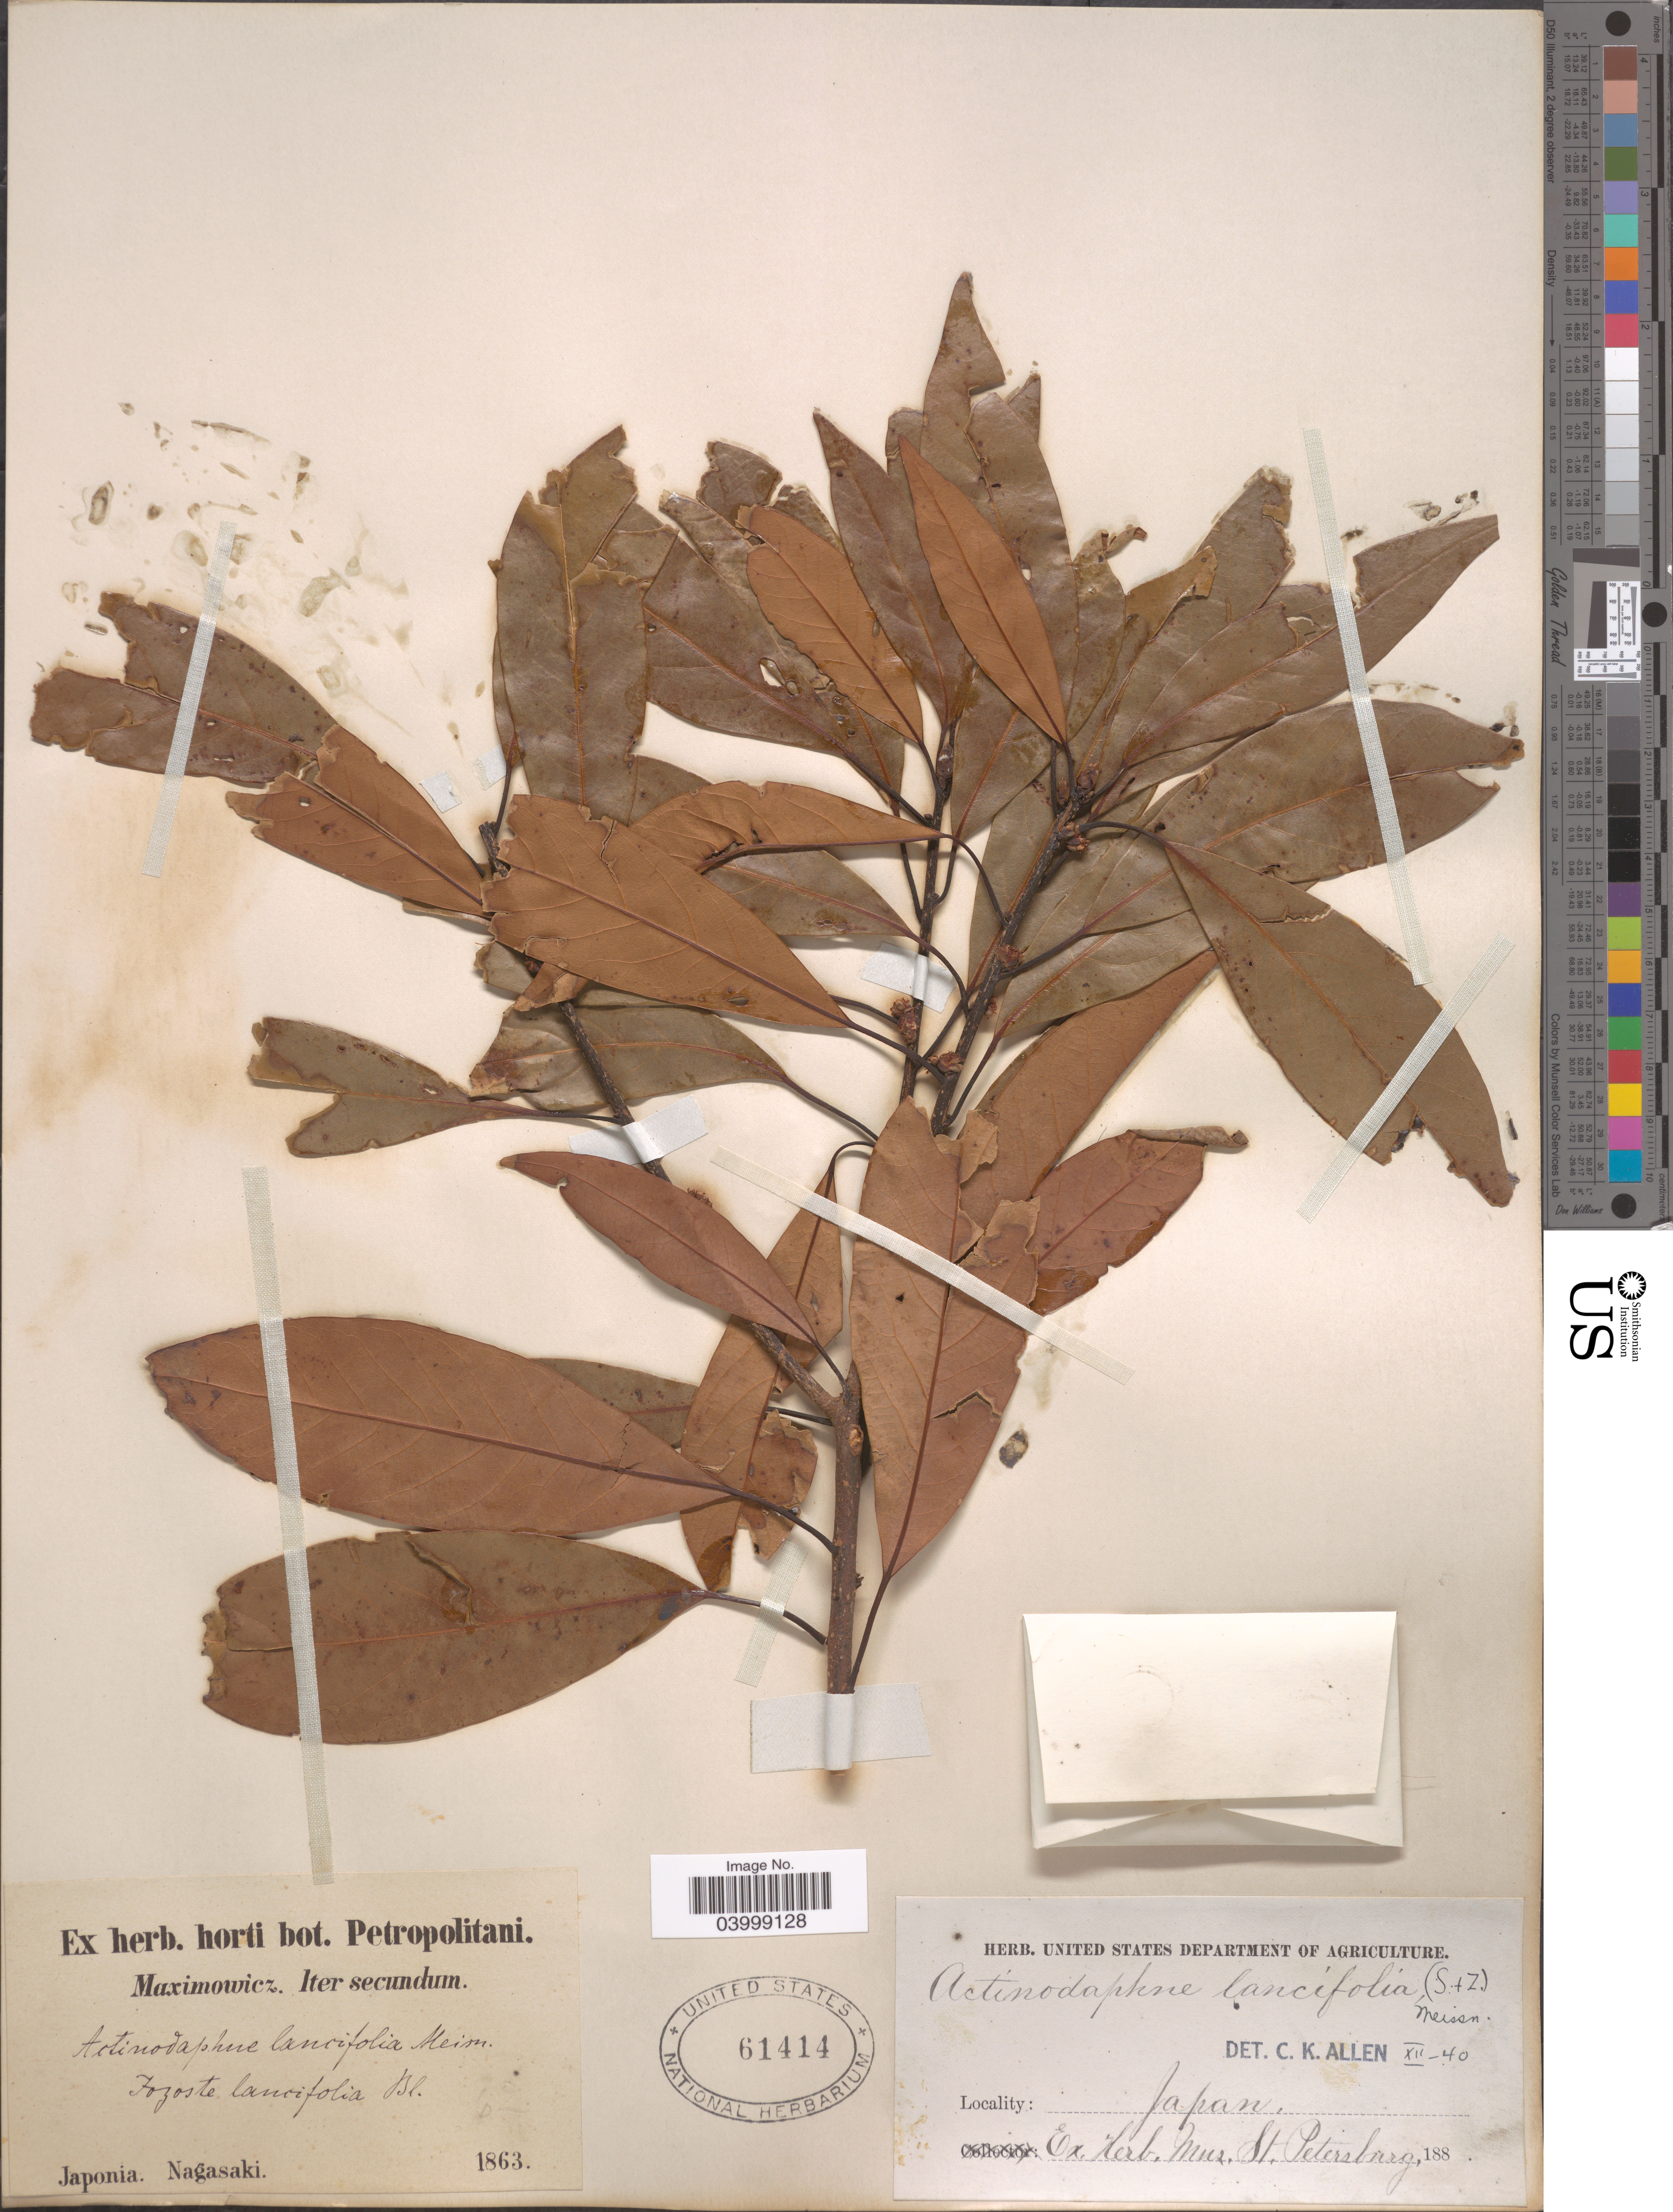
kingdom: Plantae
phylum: Tracheophyta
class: Magnoliopsida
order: Laurales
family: Lauraceae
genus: Actinodaphne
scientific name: Actinodaphne lancifolia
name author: (Blume) Meisn.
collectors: Maximowicz, --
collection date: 1863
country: Japan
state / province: Nagasaki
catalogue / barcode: US 61414